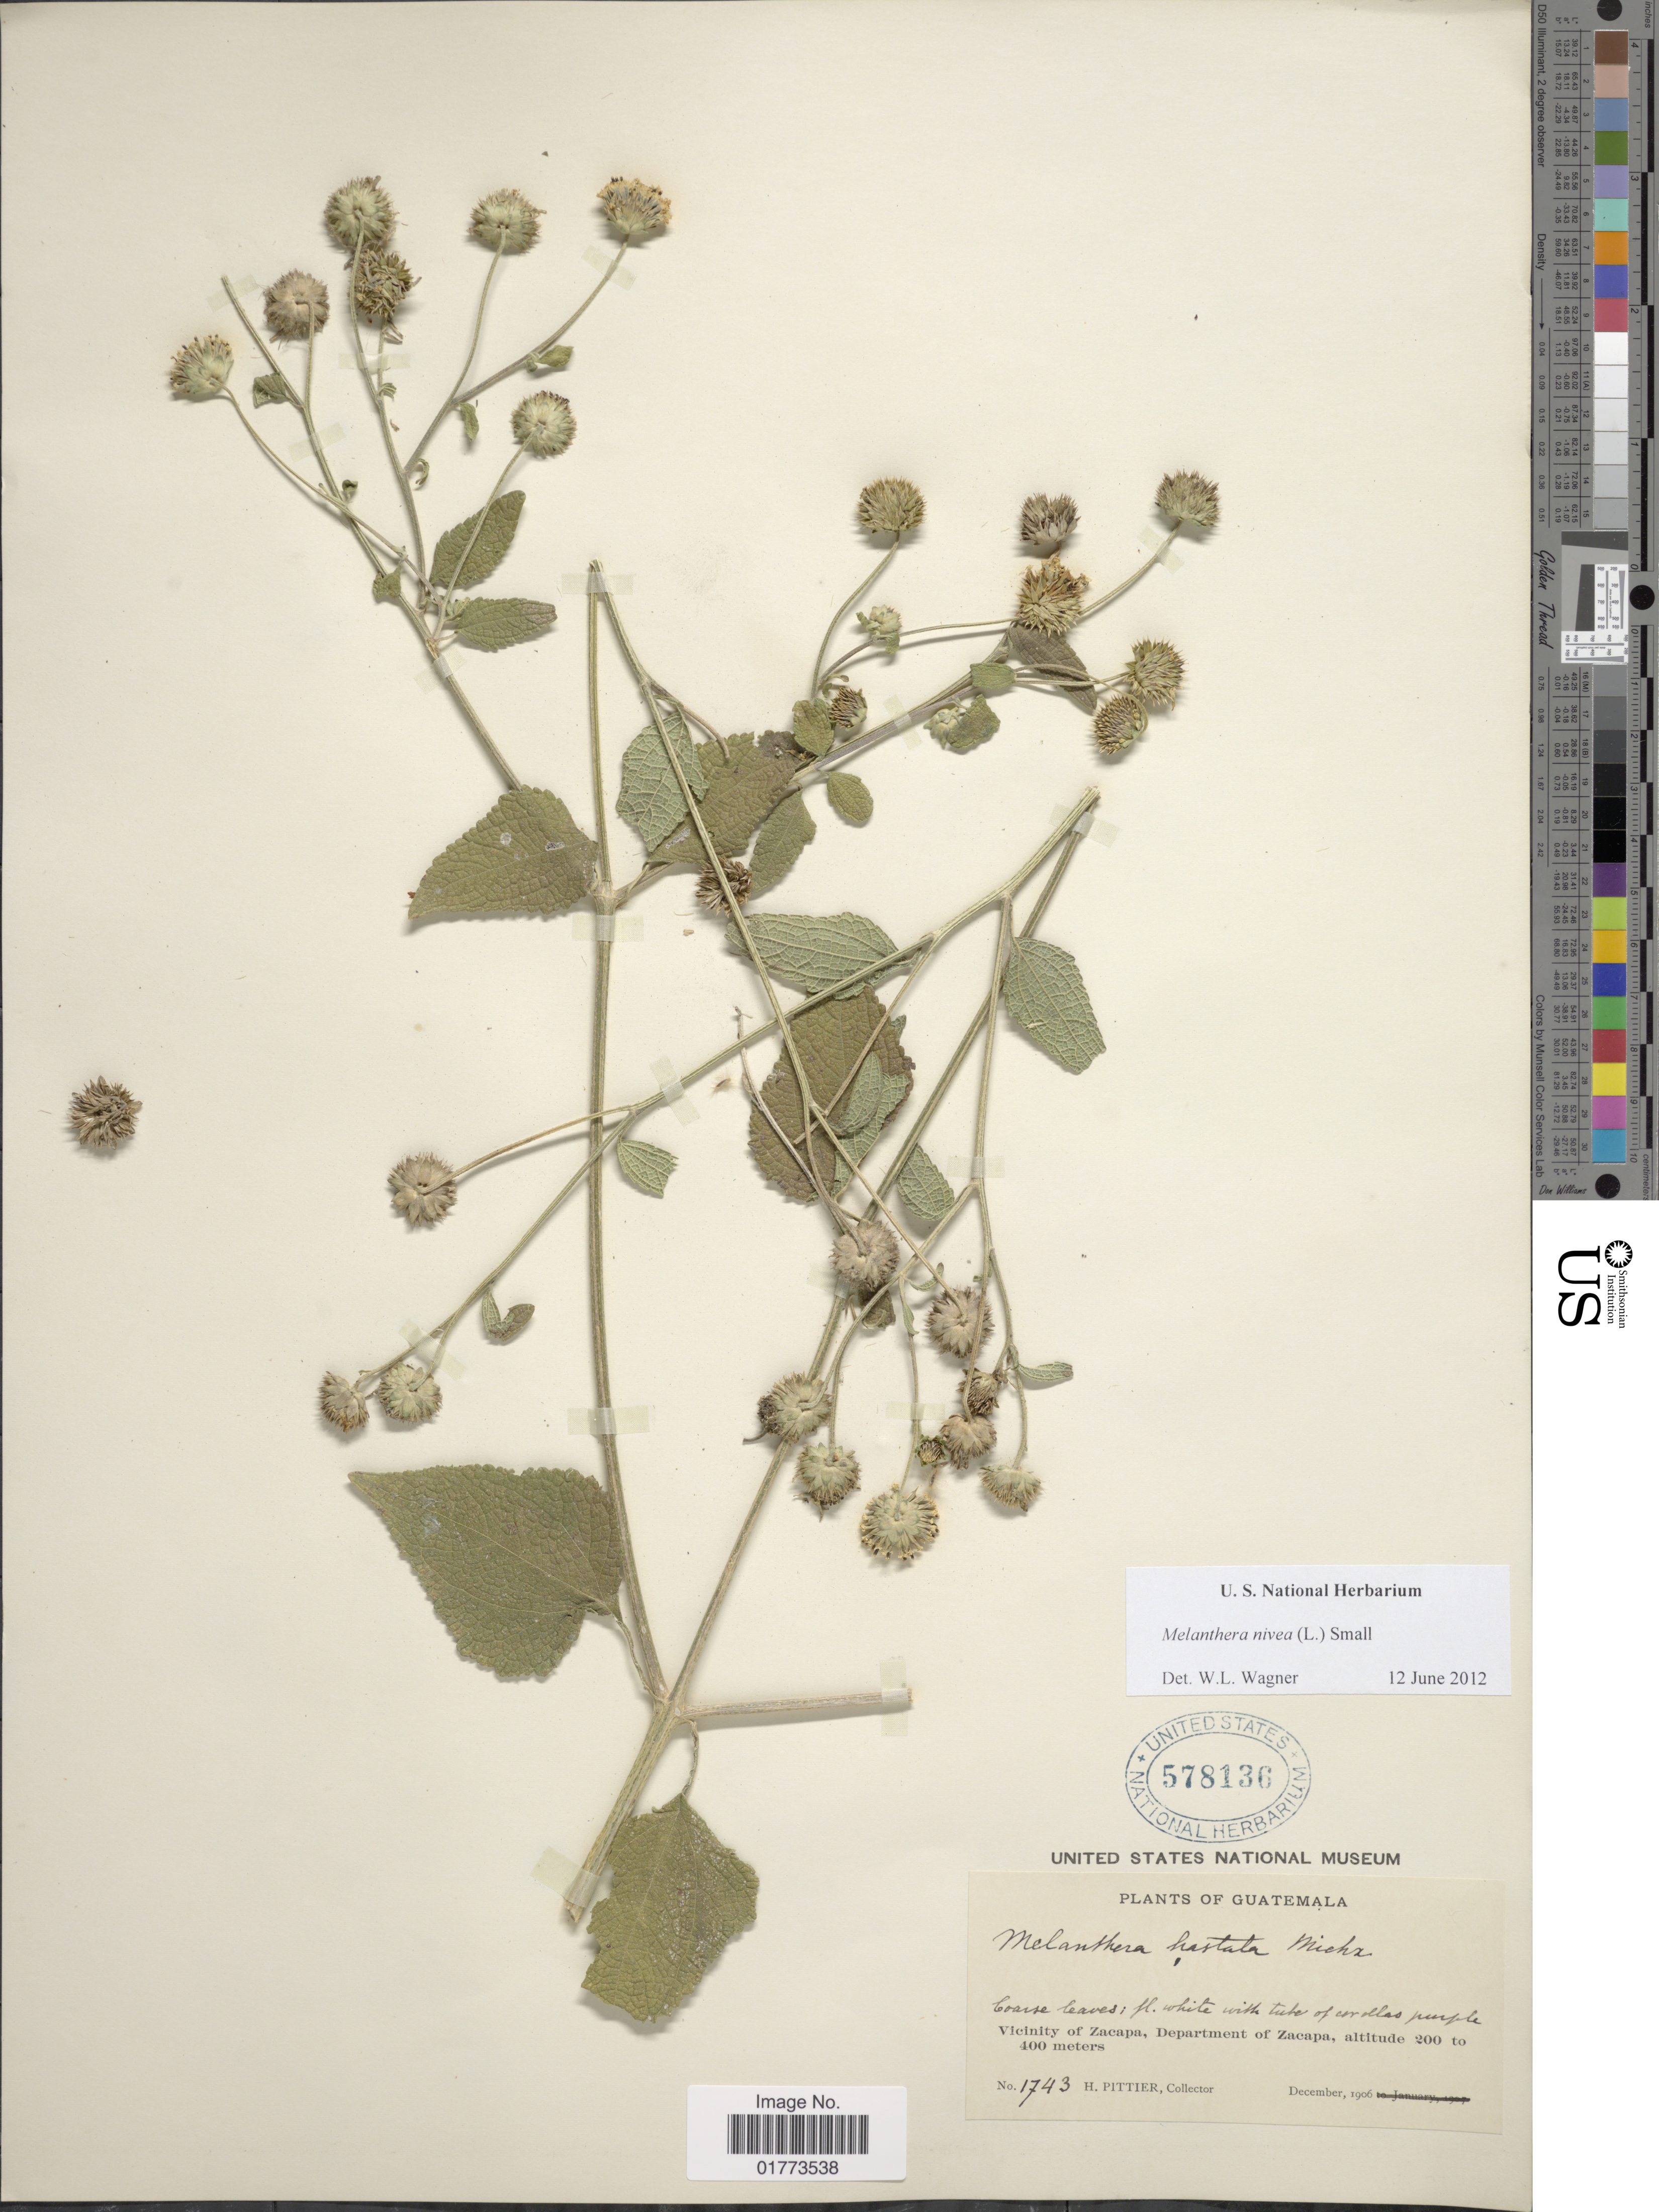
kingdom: Plantae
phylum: Tracheophyta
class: Magnoliopsida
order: Asterales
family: Asteraceae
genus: Melanthera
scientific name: Melanthera nivea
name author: (L.) Small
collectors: H. F. Pittier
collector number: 1743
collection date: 1906-12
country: Guatemala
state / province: Zacapa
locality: Vicinity of Zacapa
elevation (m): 200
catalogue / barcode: US 578136